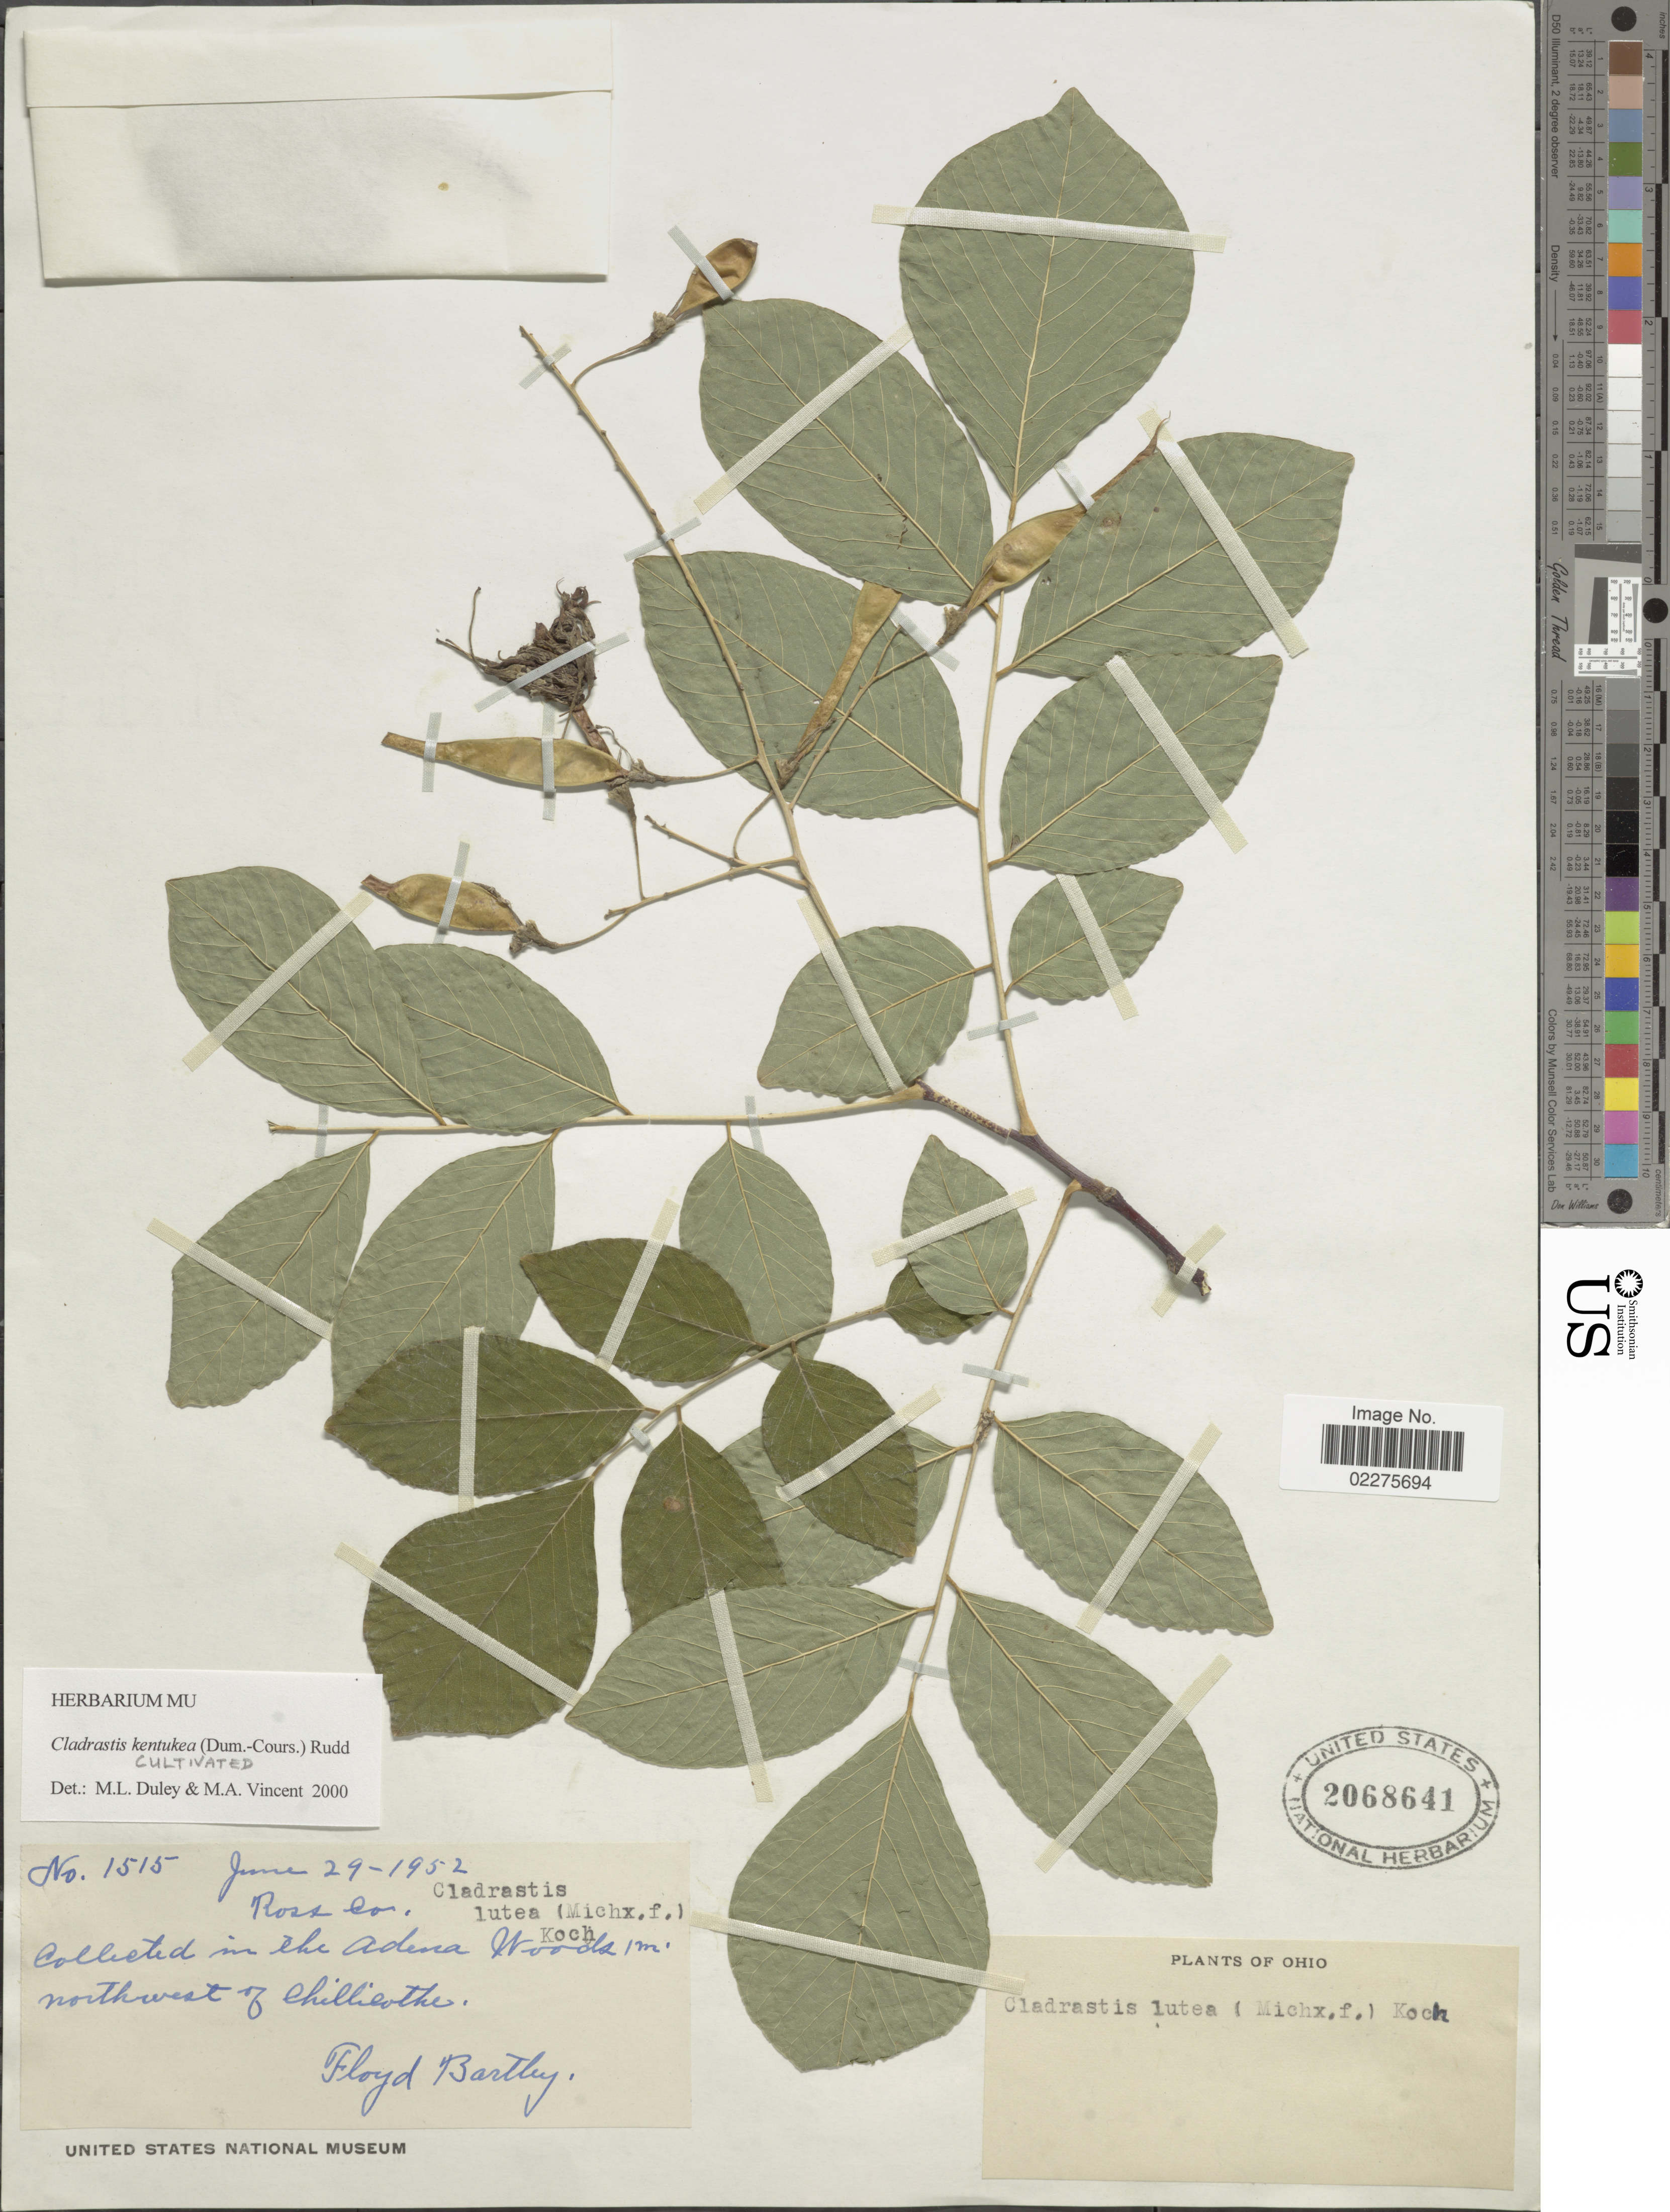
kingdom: Plantae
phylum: Tracheophyta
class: Magnoliopsida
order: Fabales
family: Fabaceae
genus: Cladrastis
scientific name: Cladrastis kentukea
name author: (Dum. Cours.) Rudd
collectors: F. Bartley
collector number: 1515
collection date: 1952-06-29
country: United States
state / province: Ohio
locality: Rost Co. Adena Woods 1 m. northwest of Chillicothe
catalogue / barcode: US 2068641